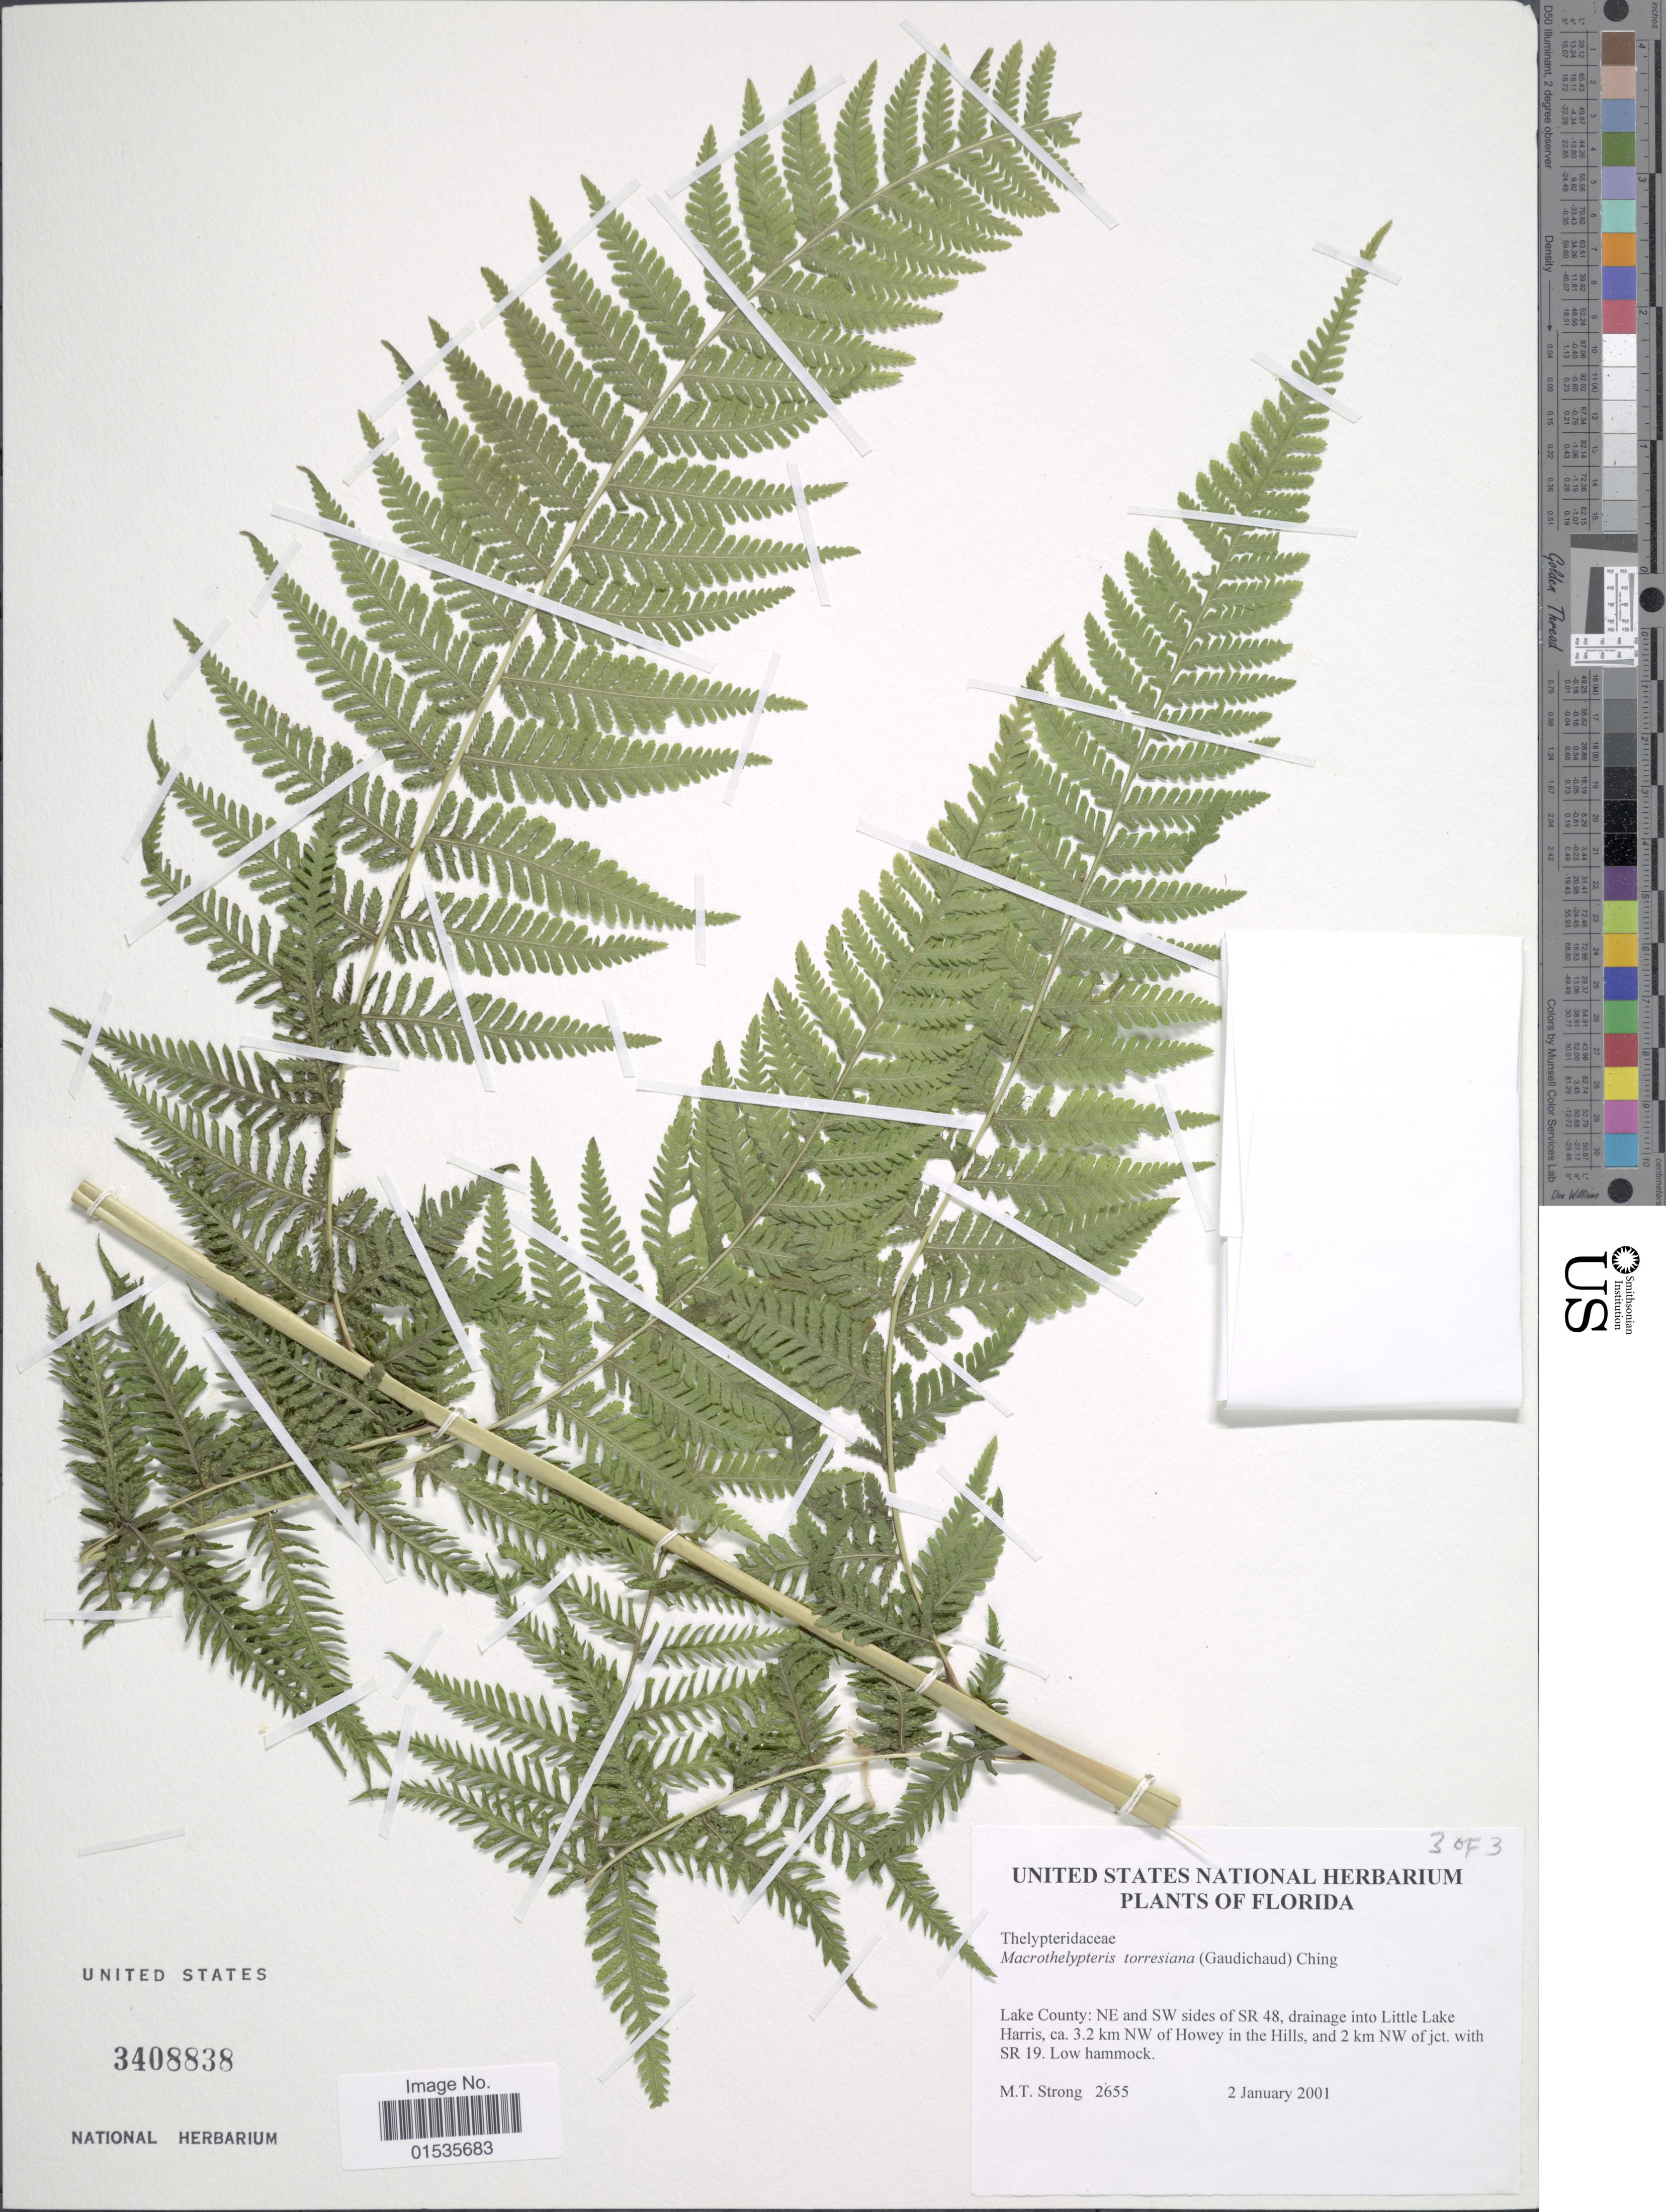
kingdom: Plantae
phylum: Tracheophyta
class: Polypodiopsida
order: Polypodiales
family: Thelypteridaceae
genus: Macrothelypteris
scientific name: Macrothelypteris torresiana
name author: (Gaudich.) Ching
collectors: M. T. Strong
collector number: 2655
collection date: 2001-01-02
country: United States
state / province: Florida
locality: Florida, Lake County: NE and SW sides of SR 48, drainage into Little Lake Harris, ca. 3.2 km NW of Howey in the Hills, and 2 km NW of jct with SR 19.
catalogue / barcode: US 3408838